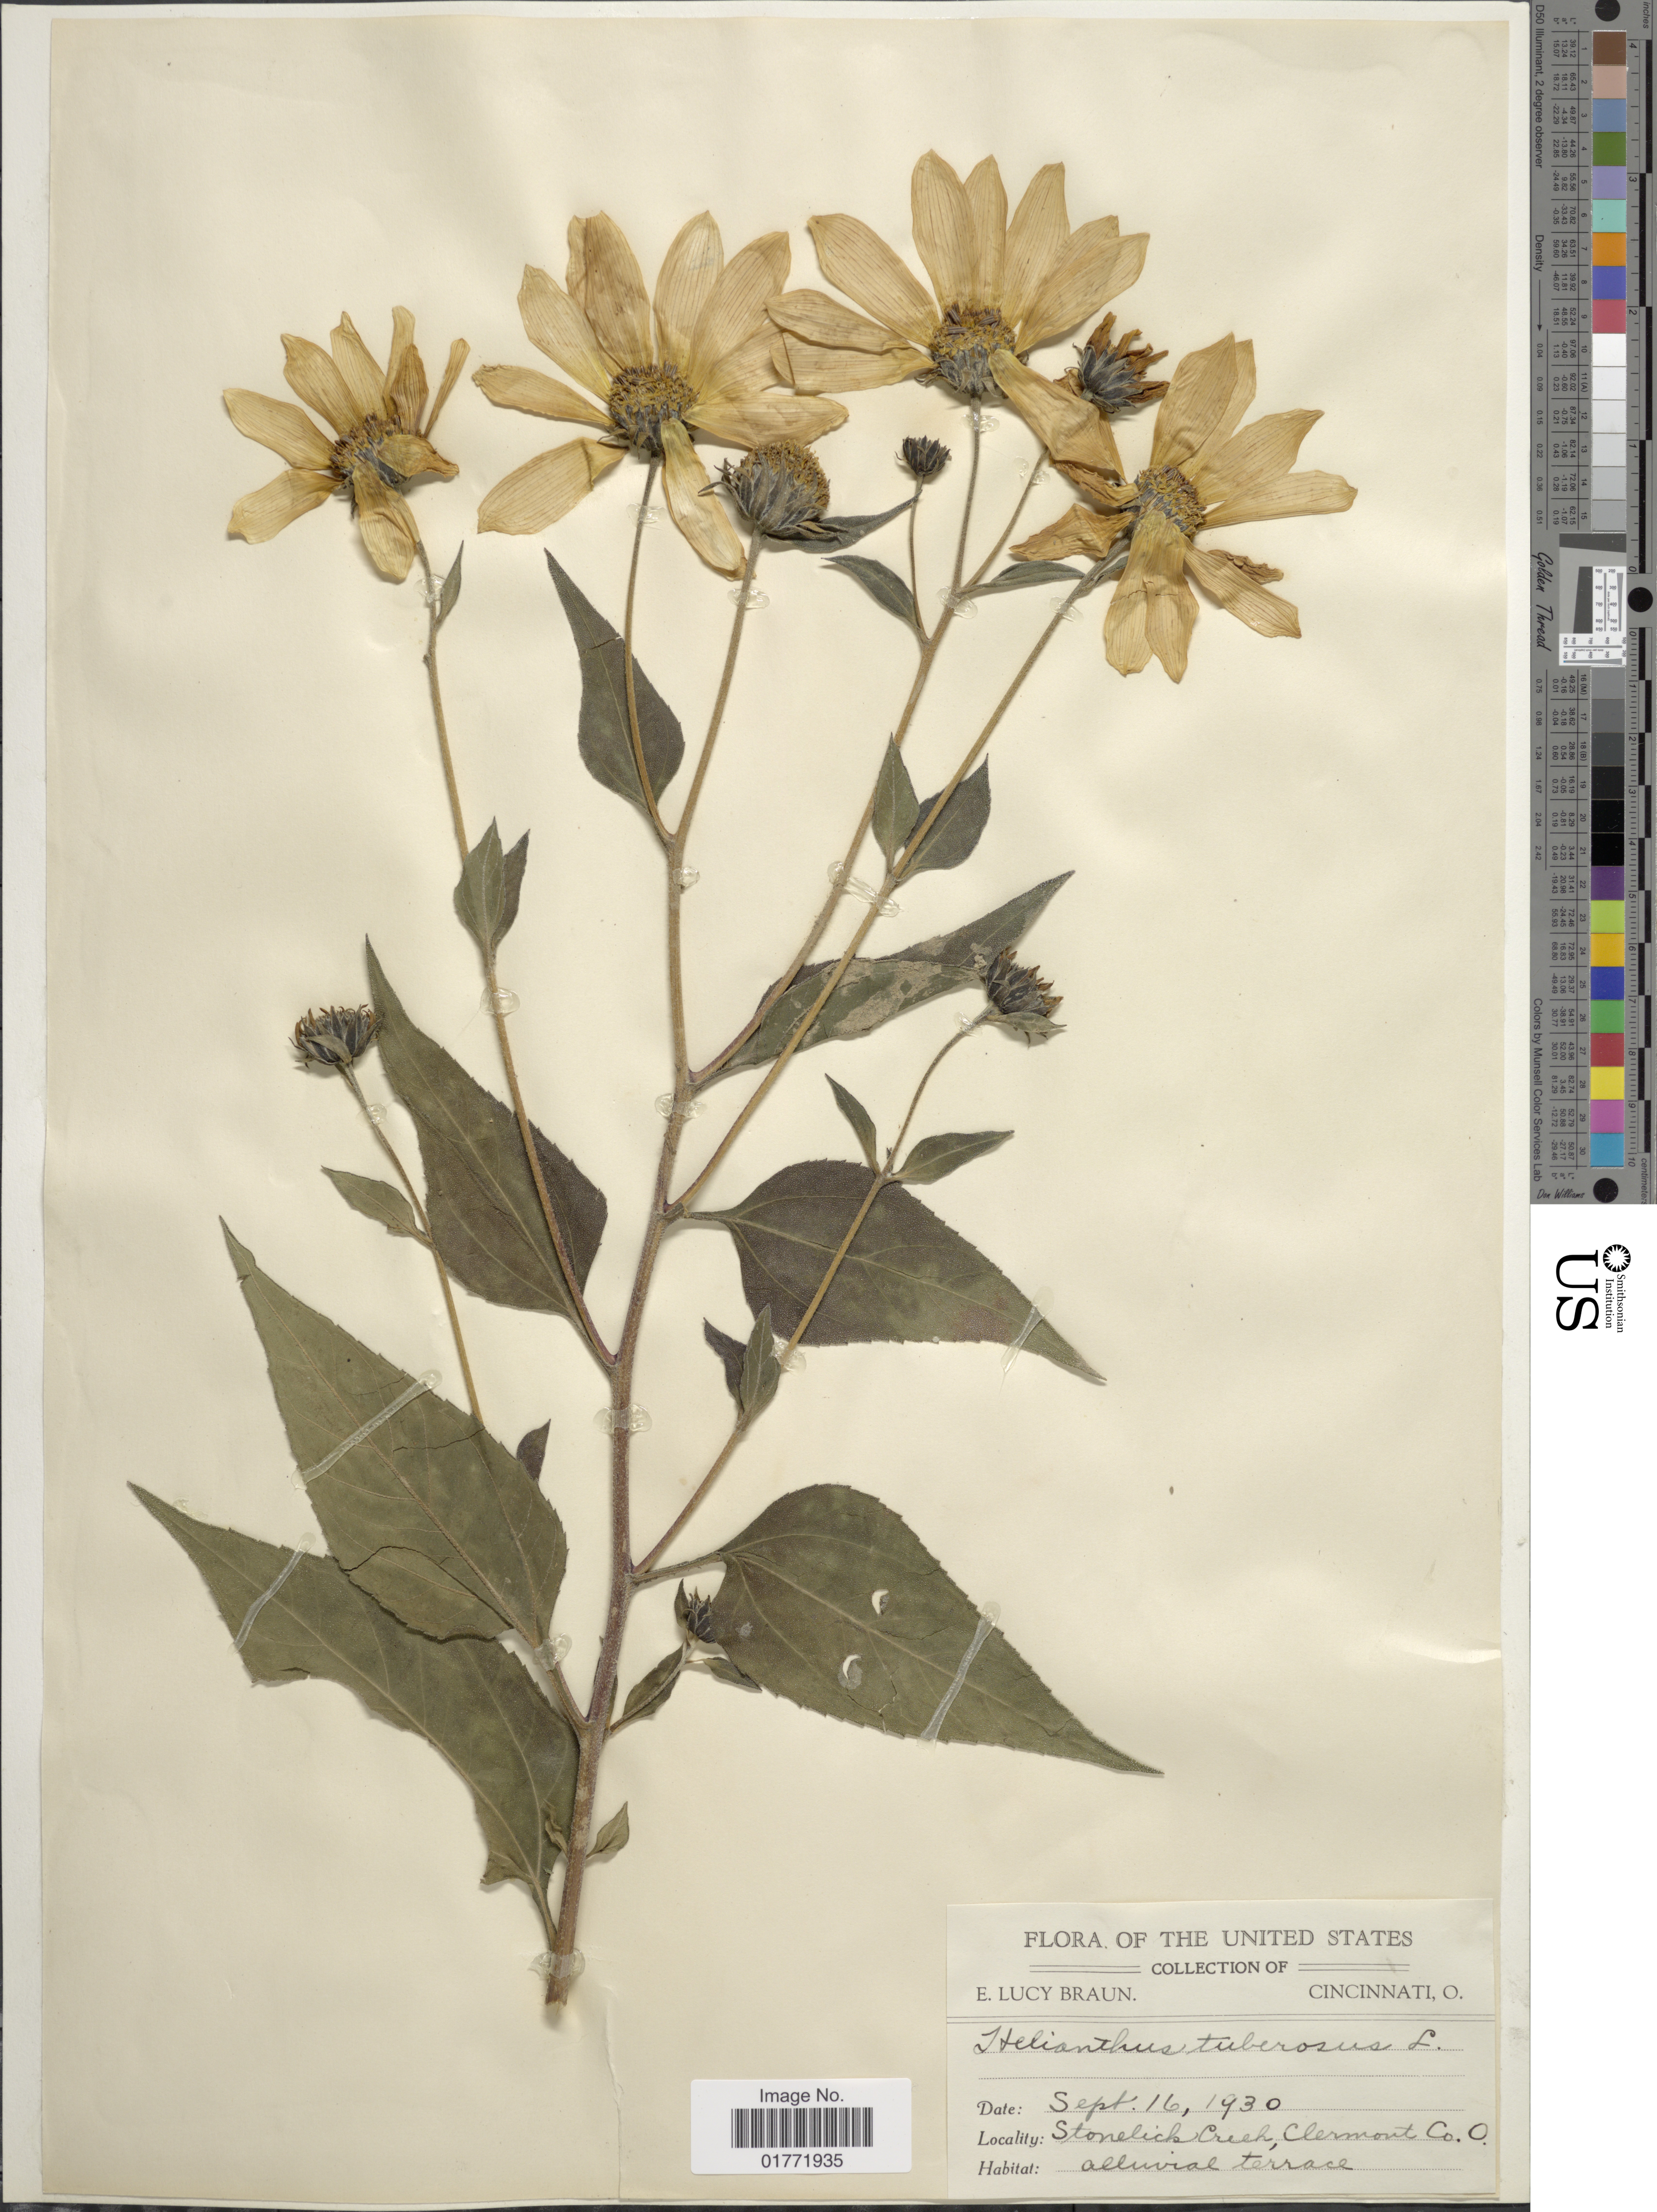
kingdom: Plantae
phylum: Tracheophyta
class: Magnoliopsida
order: Asterales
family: Asteraceae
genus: Helianthus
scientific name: Helianthus tuberosus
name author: L.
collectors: E. L. Braun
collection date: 1930-09-16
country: United States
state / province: Ohio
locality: Stonelick Creek, Clermont Co., O.